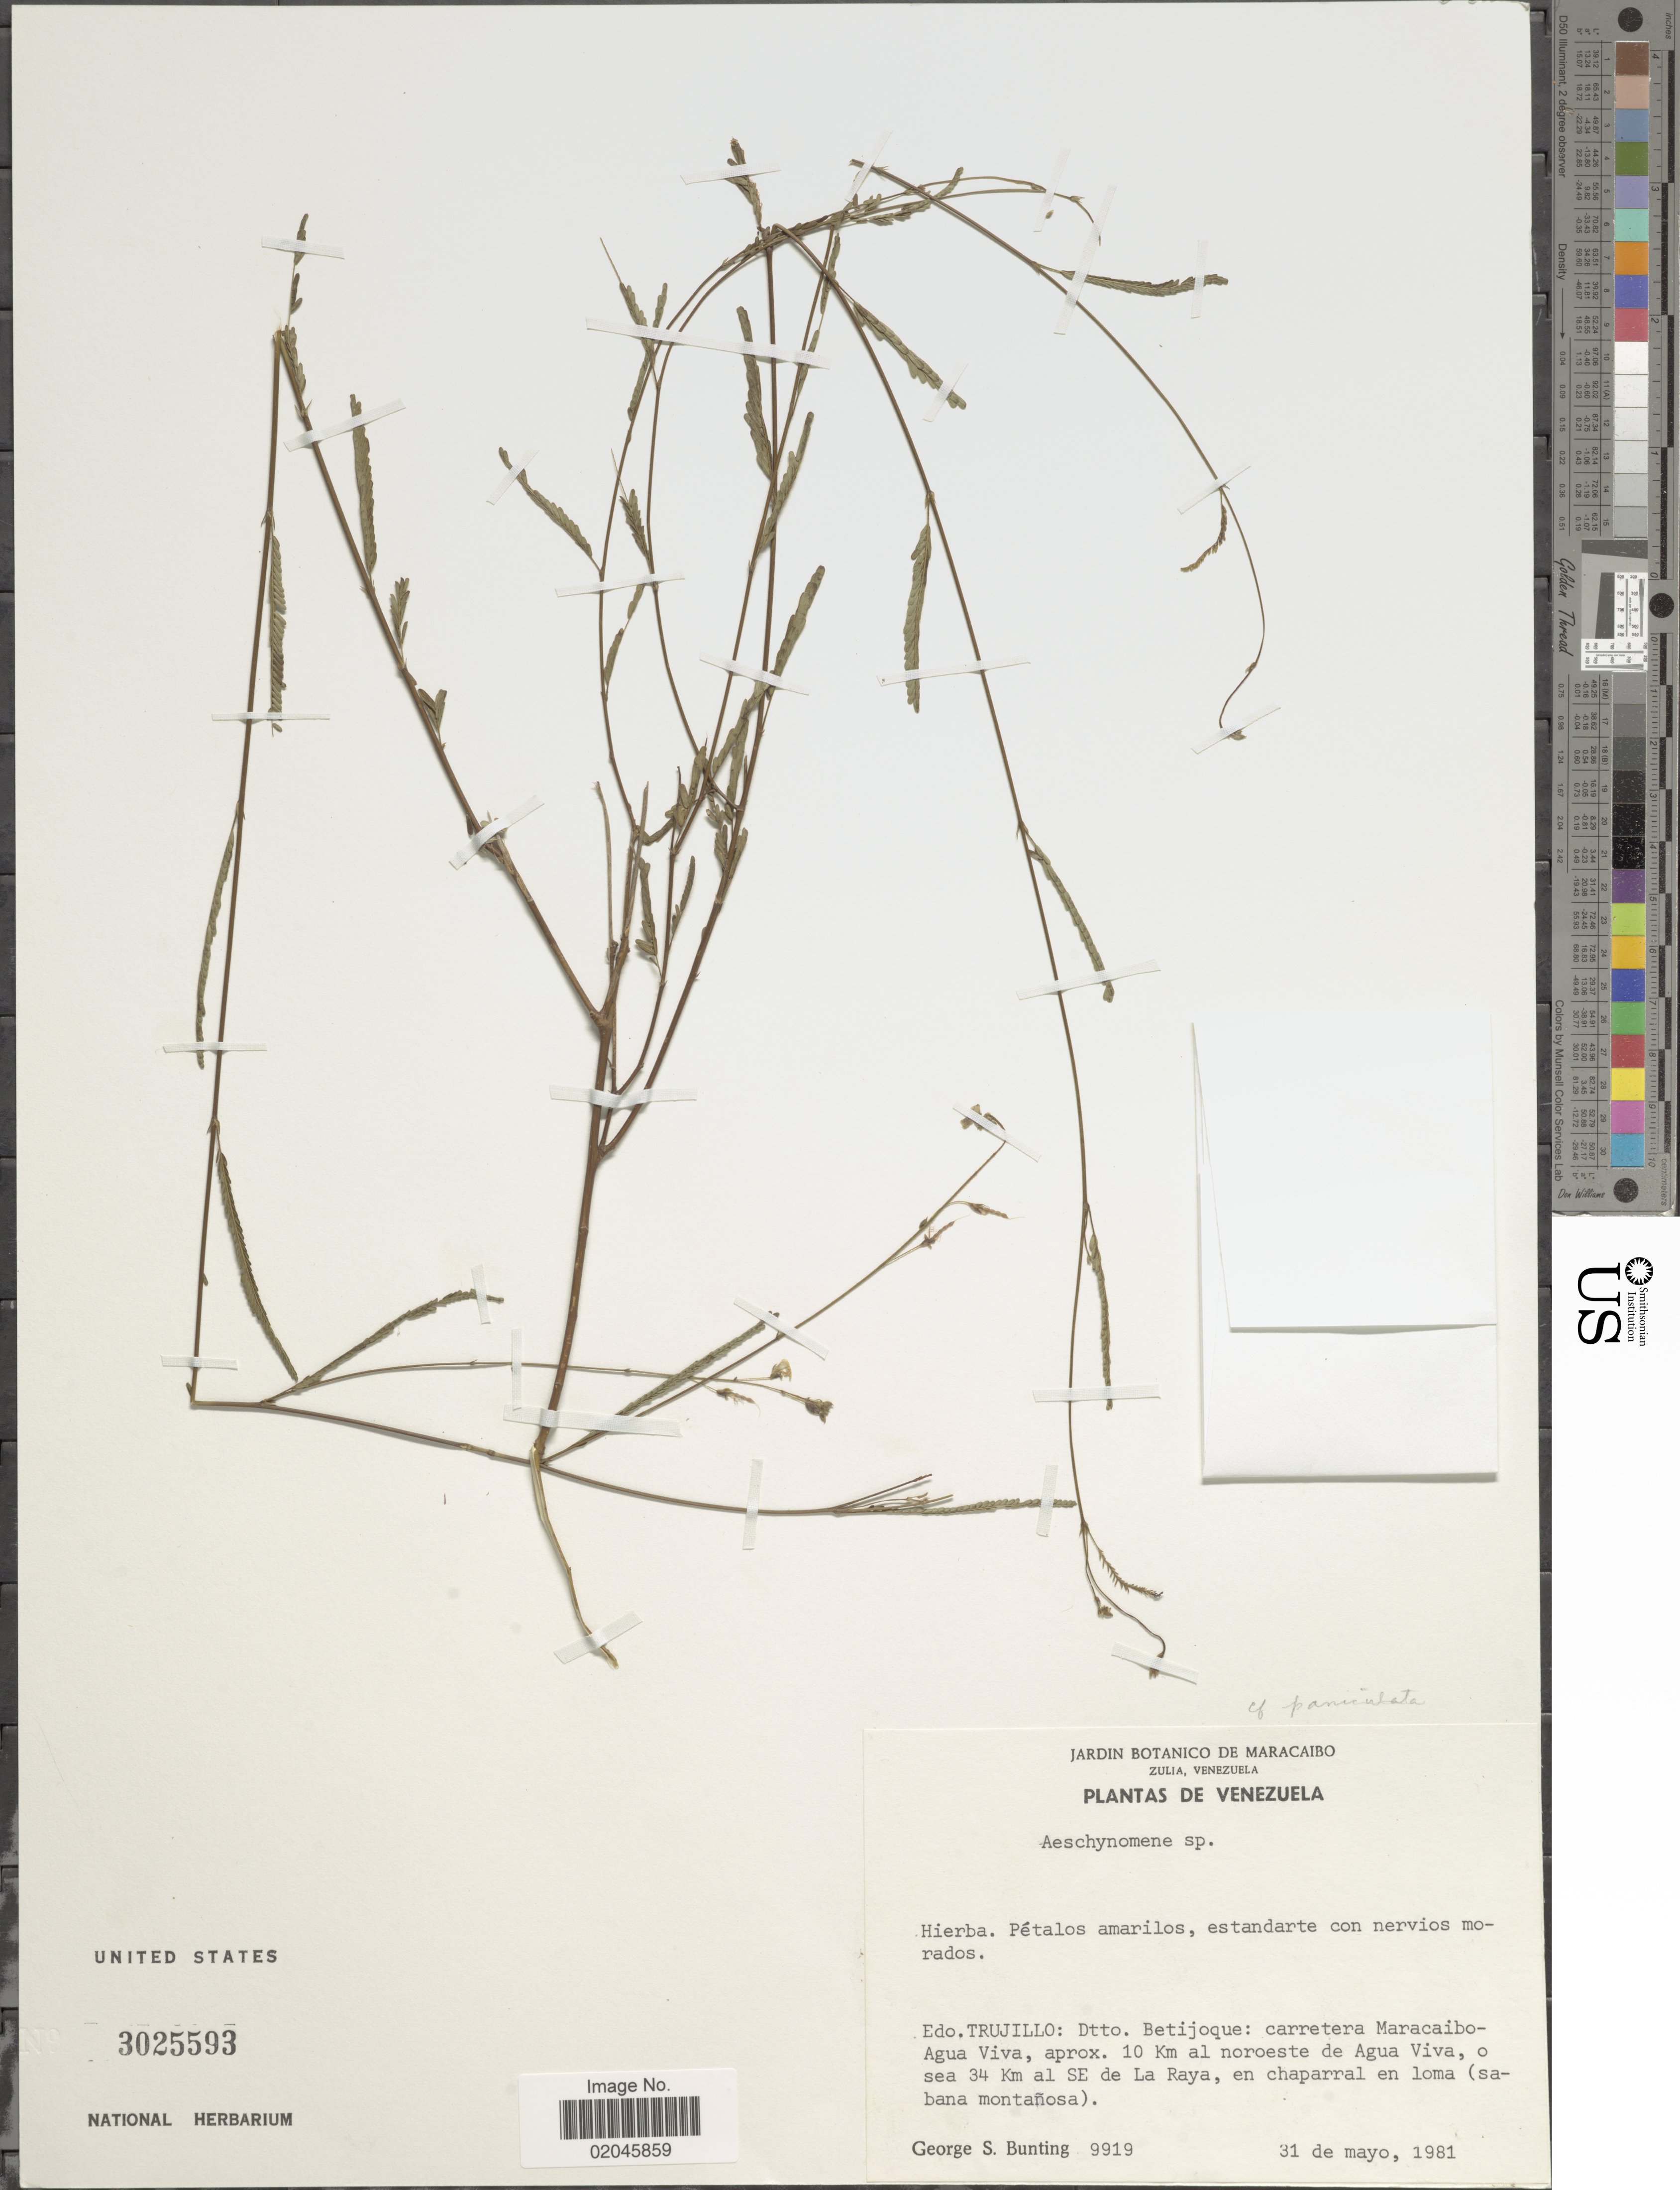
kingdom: Plantae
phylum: Tracheophyta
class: Magnoliopsida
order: Fabales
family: Fabaceae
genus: Aeschynomene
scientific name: Aeschynomene paniculata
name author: Vogel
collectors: G. S. Bunting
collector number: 9919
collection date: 1981-05-31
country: Venezuela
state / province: Trujillo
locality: Dtto. Betijoque: carretera Maracibo-Agua Viva, aprox. 10 km al noroeste de Agua Viva, o sea 34 km al SE de La Raya, en chaparral en loma (sabana montanosa)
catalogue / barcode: US 3025593